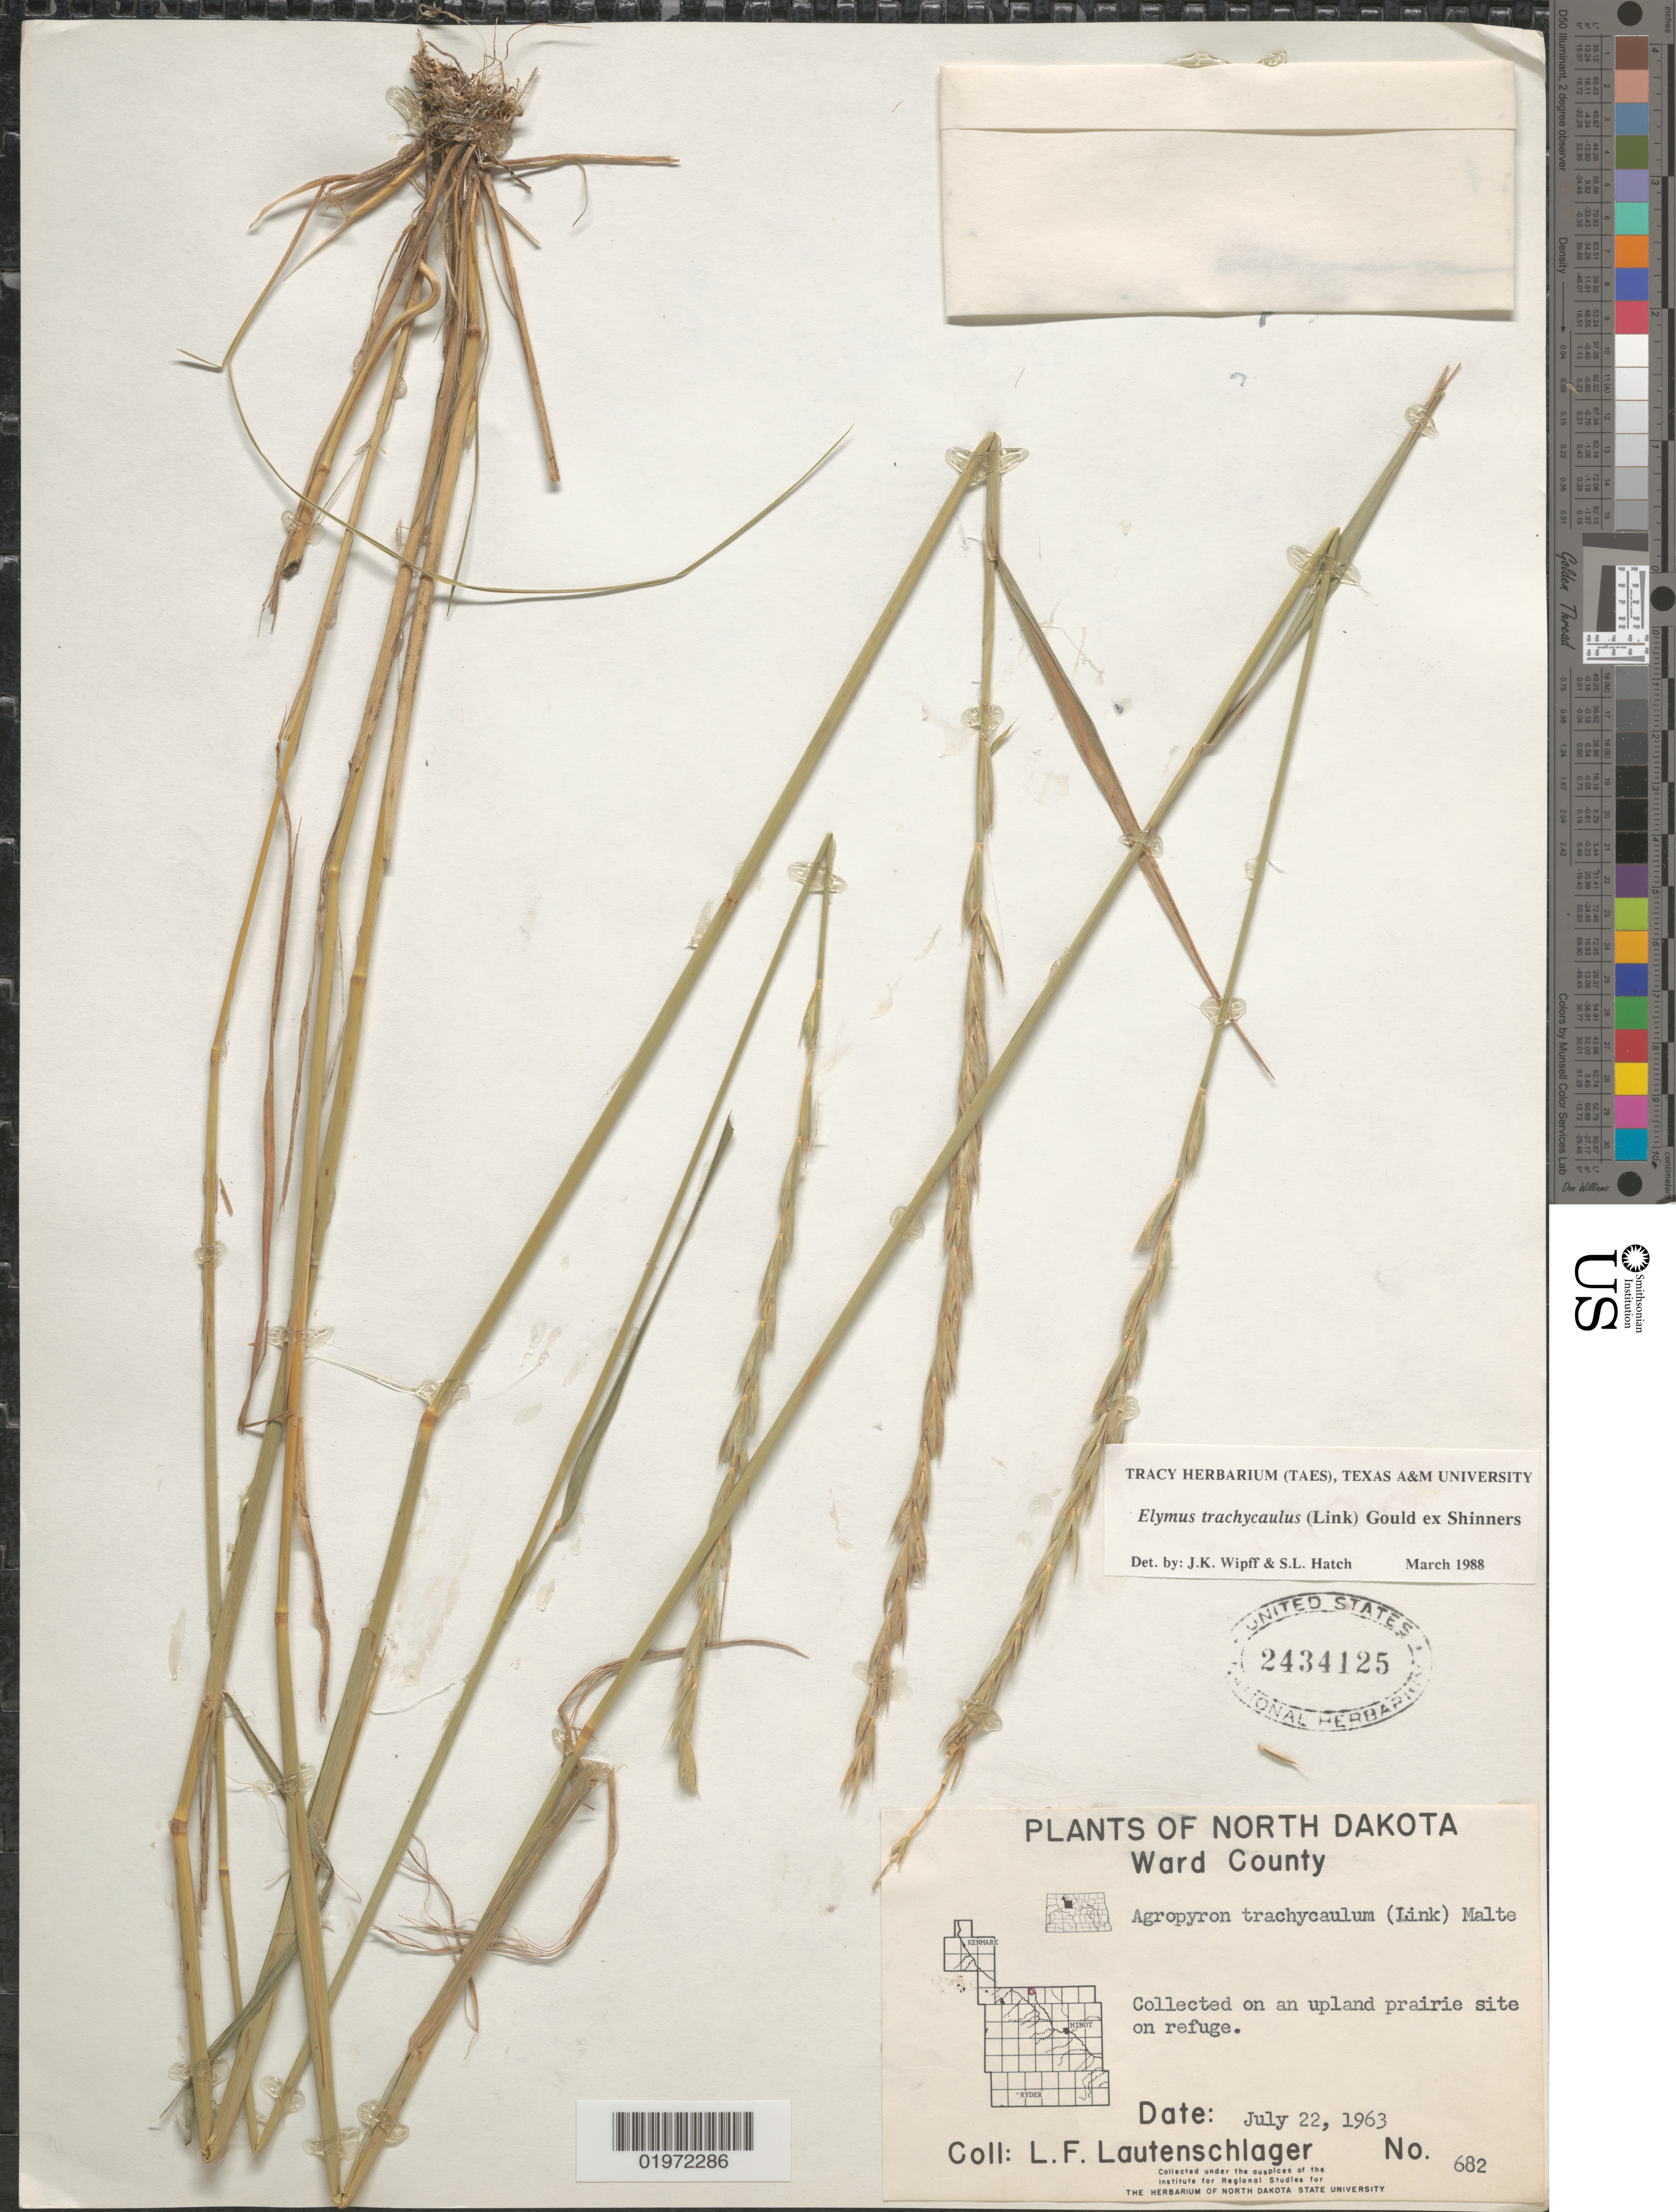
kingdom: Plantae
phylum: Tracheophyta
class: Liliopsida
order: Poales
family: Poaceae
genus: Elymus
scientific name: Elymus trachycaulus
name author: (Link) Gould ex Shinners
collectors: L. Lautenschlager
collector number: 682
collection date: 1963-07-22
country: United States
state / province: North Dakota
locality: Ward County. Collected on an upland prairie site on refuge.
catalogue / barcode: US 2434125